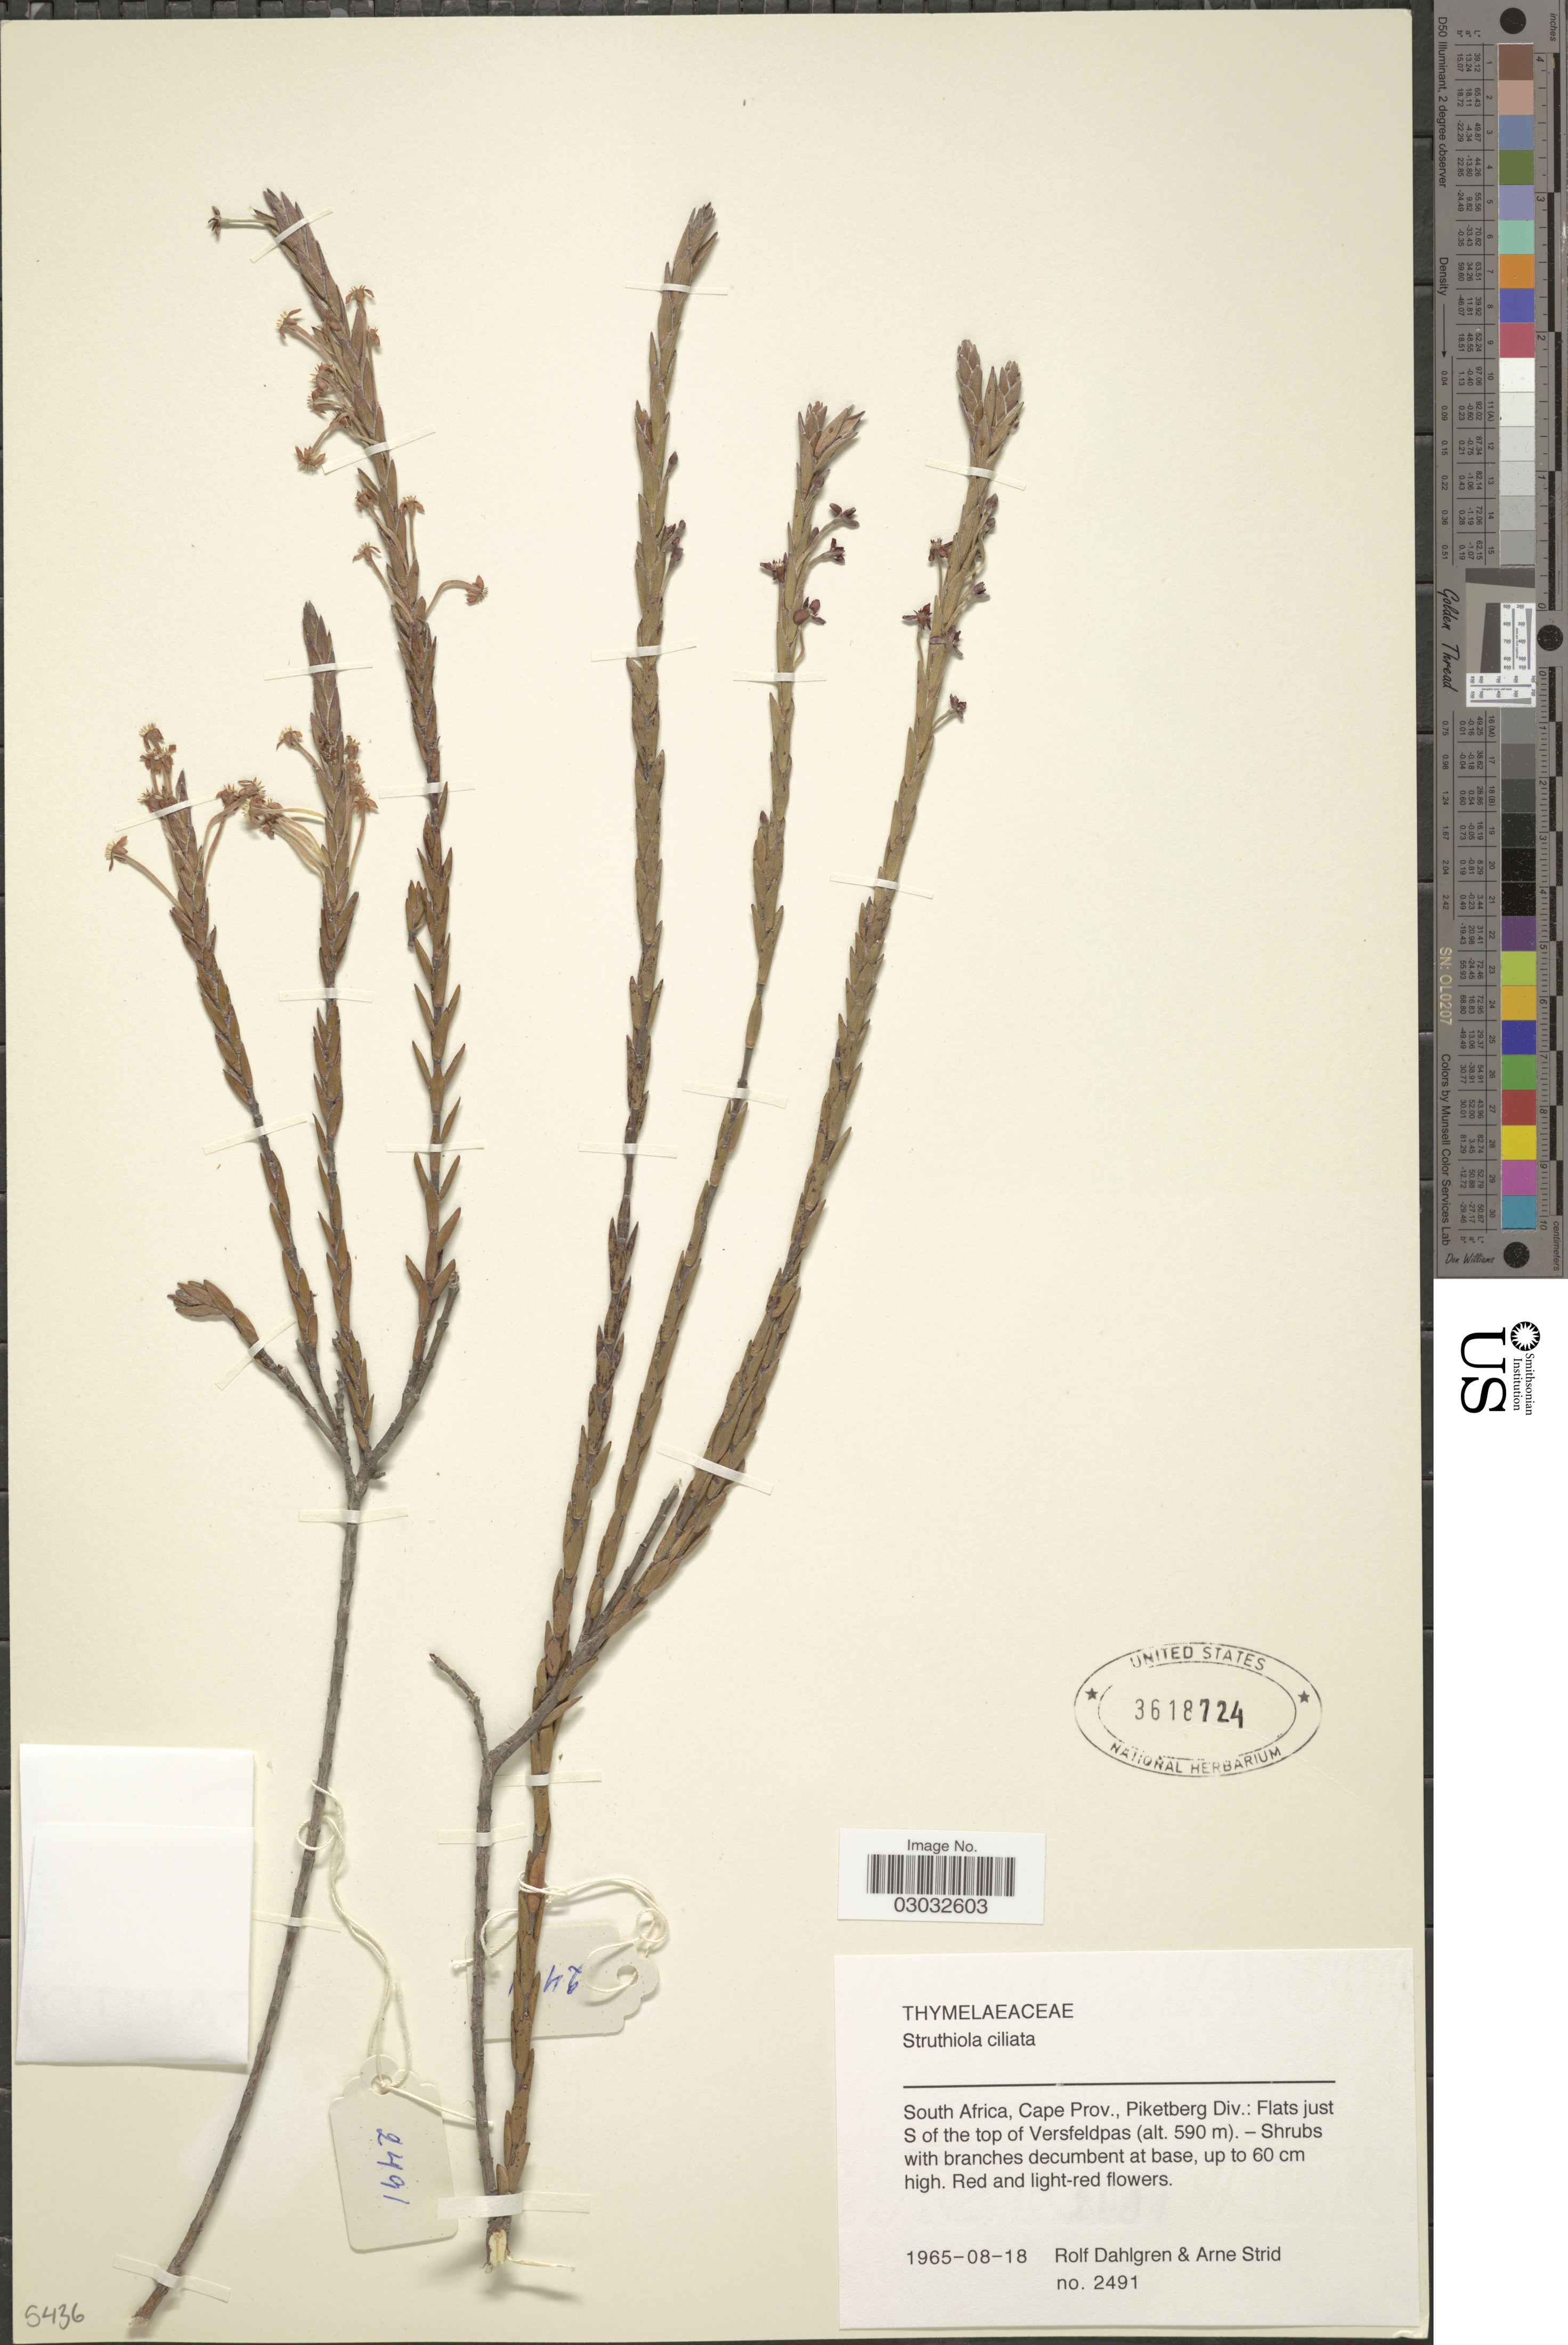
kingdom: Plantae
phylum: Tracheophyta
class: Magnoliopsida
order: Malvales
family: Thymelaeaceae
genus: Struthiola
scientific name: Struthiola ciliata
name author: (L.) Lam.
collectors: R. Dahlgren & A. Strid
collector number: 2491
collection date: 1965-08-18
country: South Africa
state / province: Western Cape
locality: Piketberg Div.: Flats just S of the top of Versfeldpas.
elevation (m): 590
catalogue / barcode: US 3618724